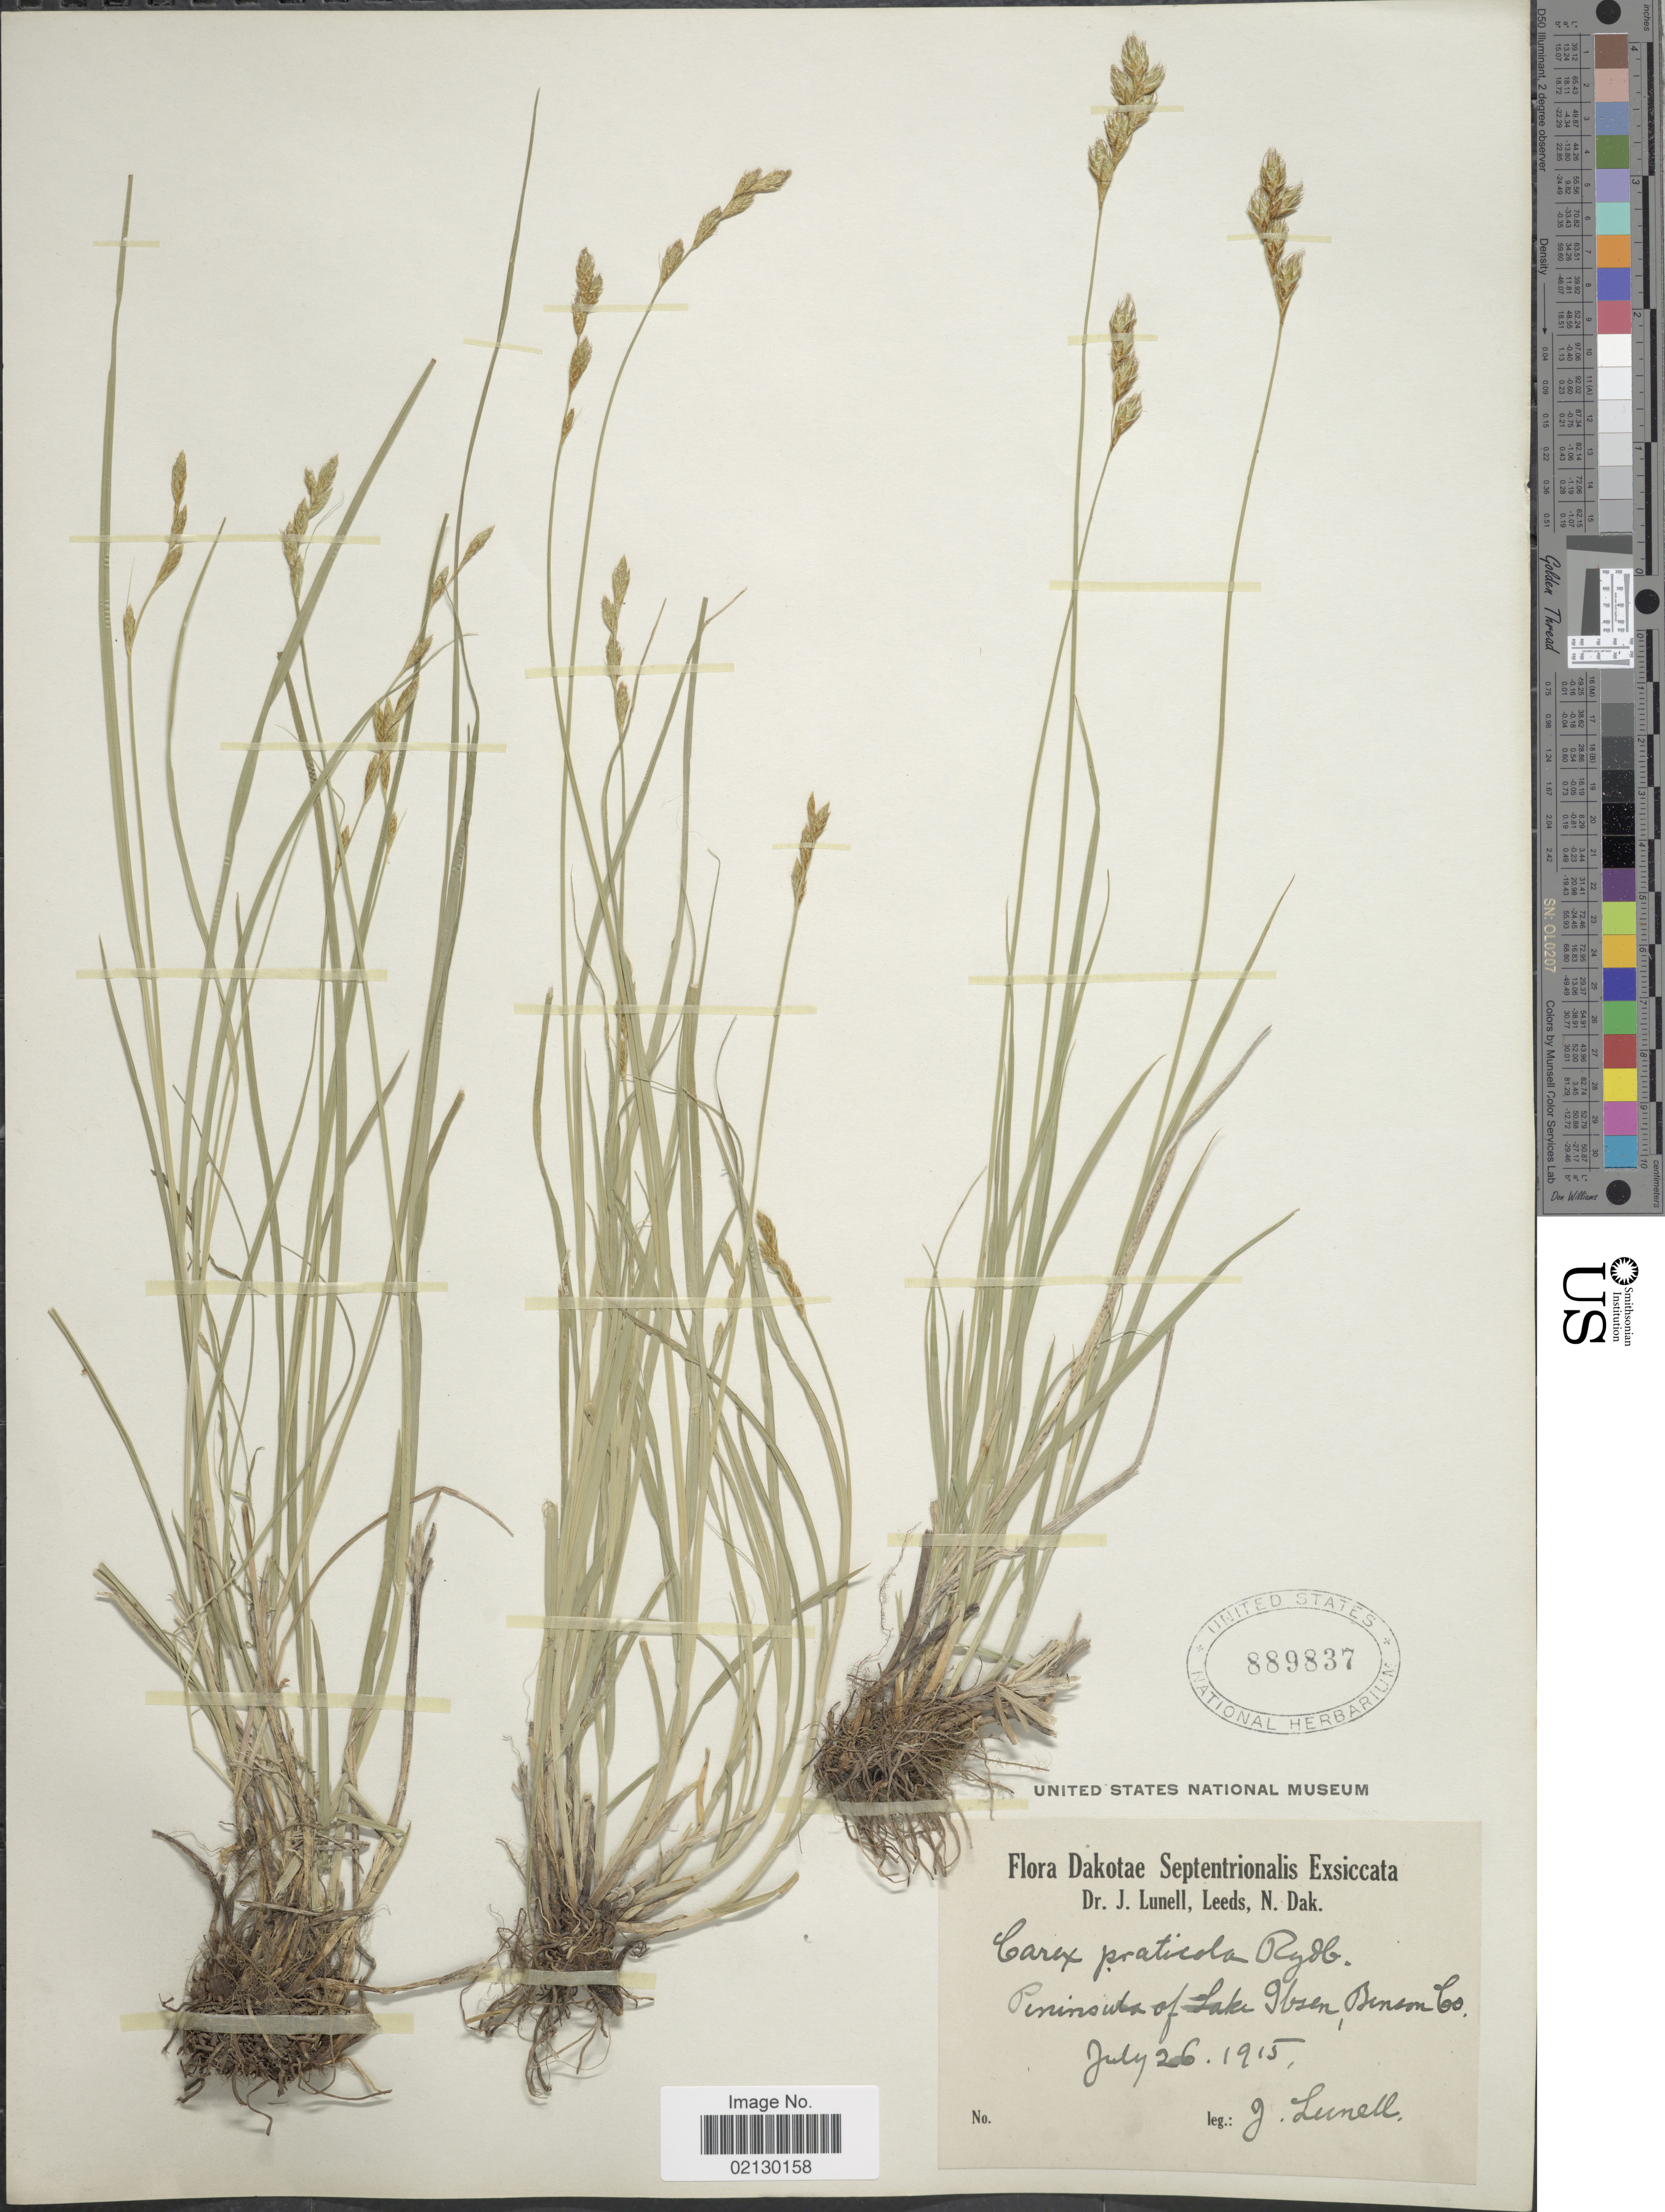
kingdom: Plantae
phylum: Tracheophyta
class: Liliopsida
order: Poales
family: Cyperaceae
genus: Carex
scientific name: Carex praticola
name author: Rydb.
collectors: J. Lunell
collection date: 1915-07-26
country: United States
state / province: North Dakota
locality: Dakotae Septentrionalis, peninsula of Lake Ibsen, Benson Co.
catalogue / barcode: US 889837